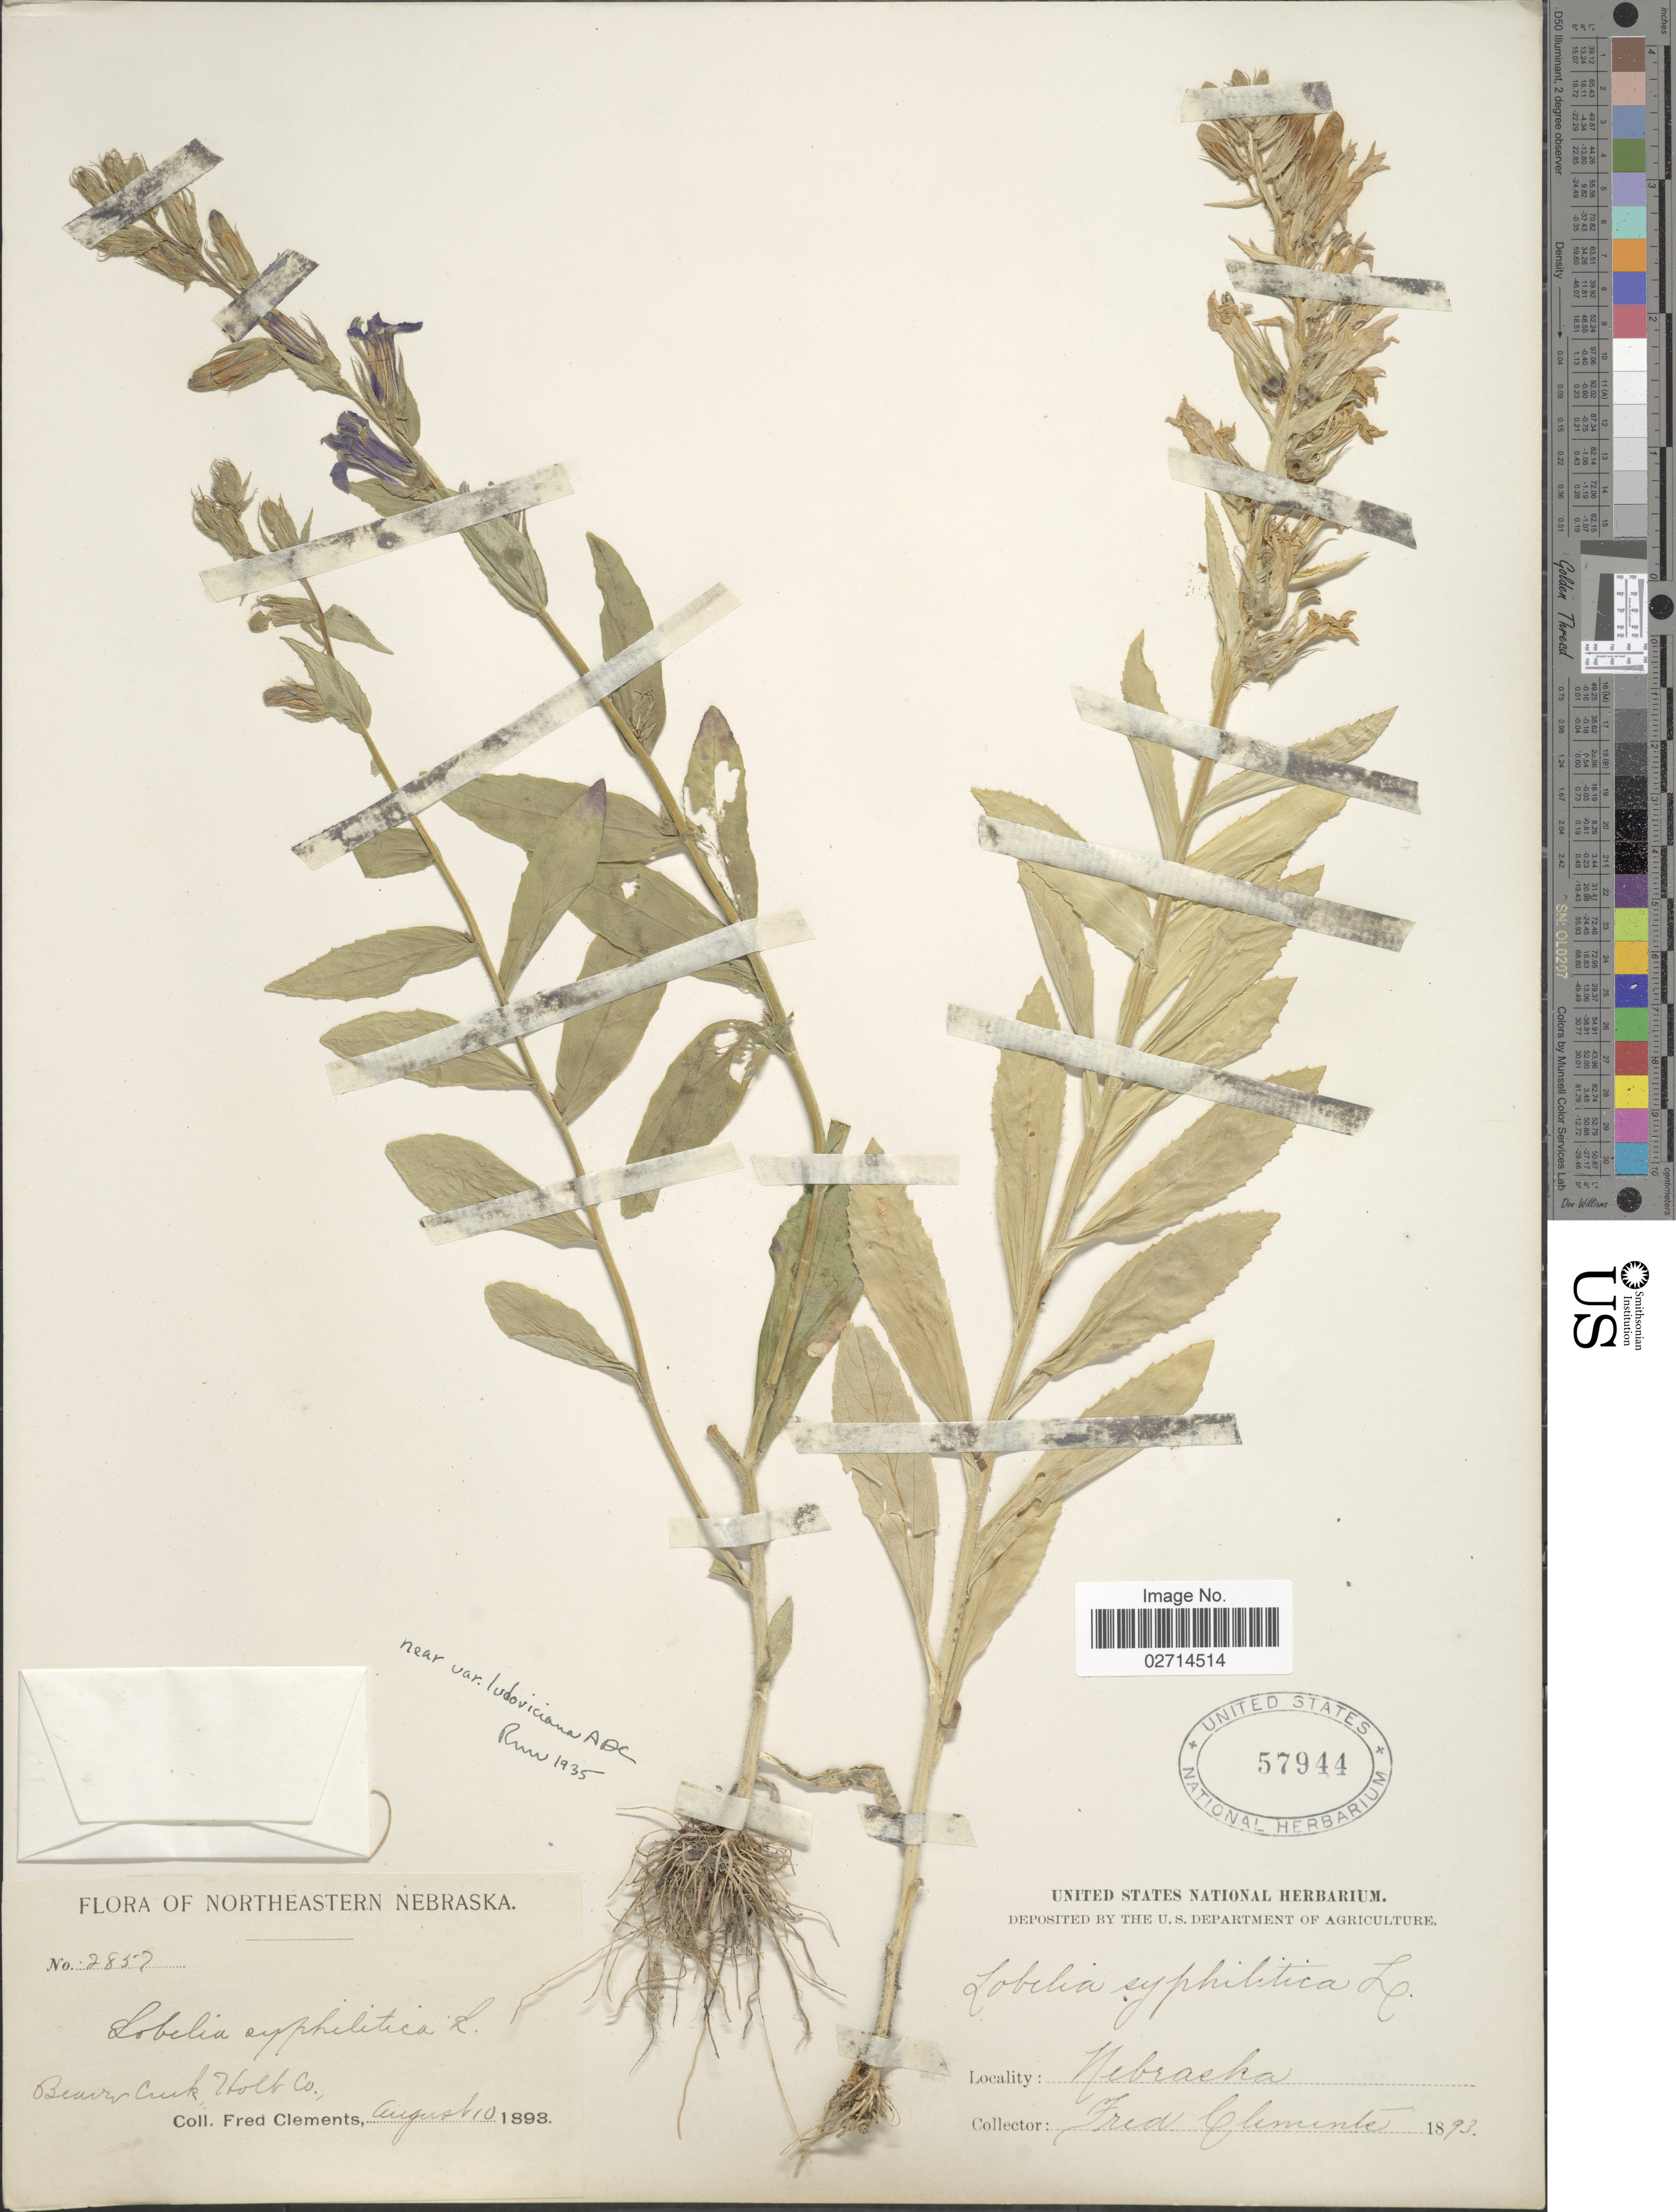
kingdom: Plantae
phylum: Tracheophyta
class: Magnoliopsida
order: Asterales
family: Campanulaceae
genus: Lobelia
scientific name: Lobelia siphilitica var. ludoviciana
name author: A. DC.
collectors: F. E. Clements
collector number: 2857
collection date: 1893-08-10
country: United States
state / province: Nebraska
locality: Beaver Creek, Holt Co.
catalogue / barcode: US 57944